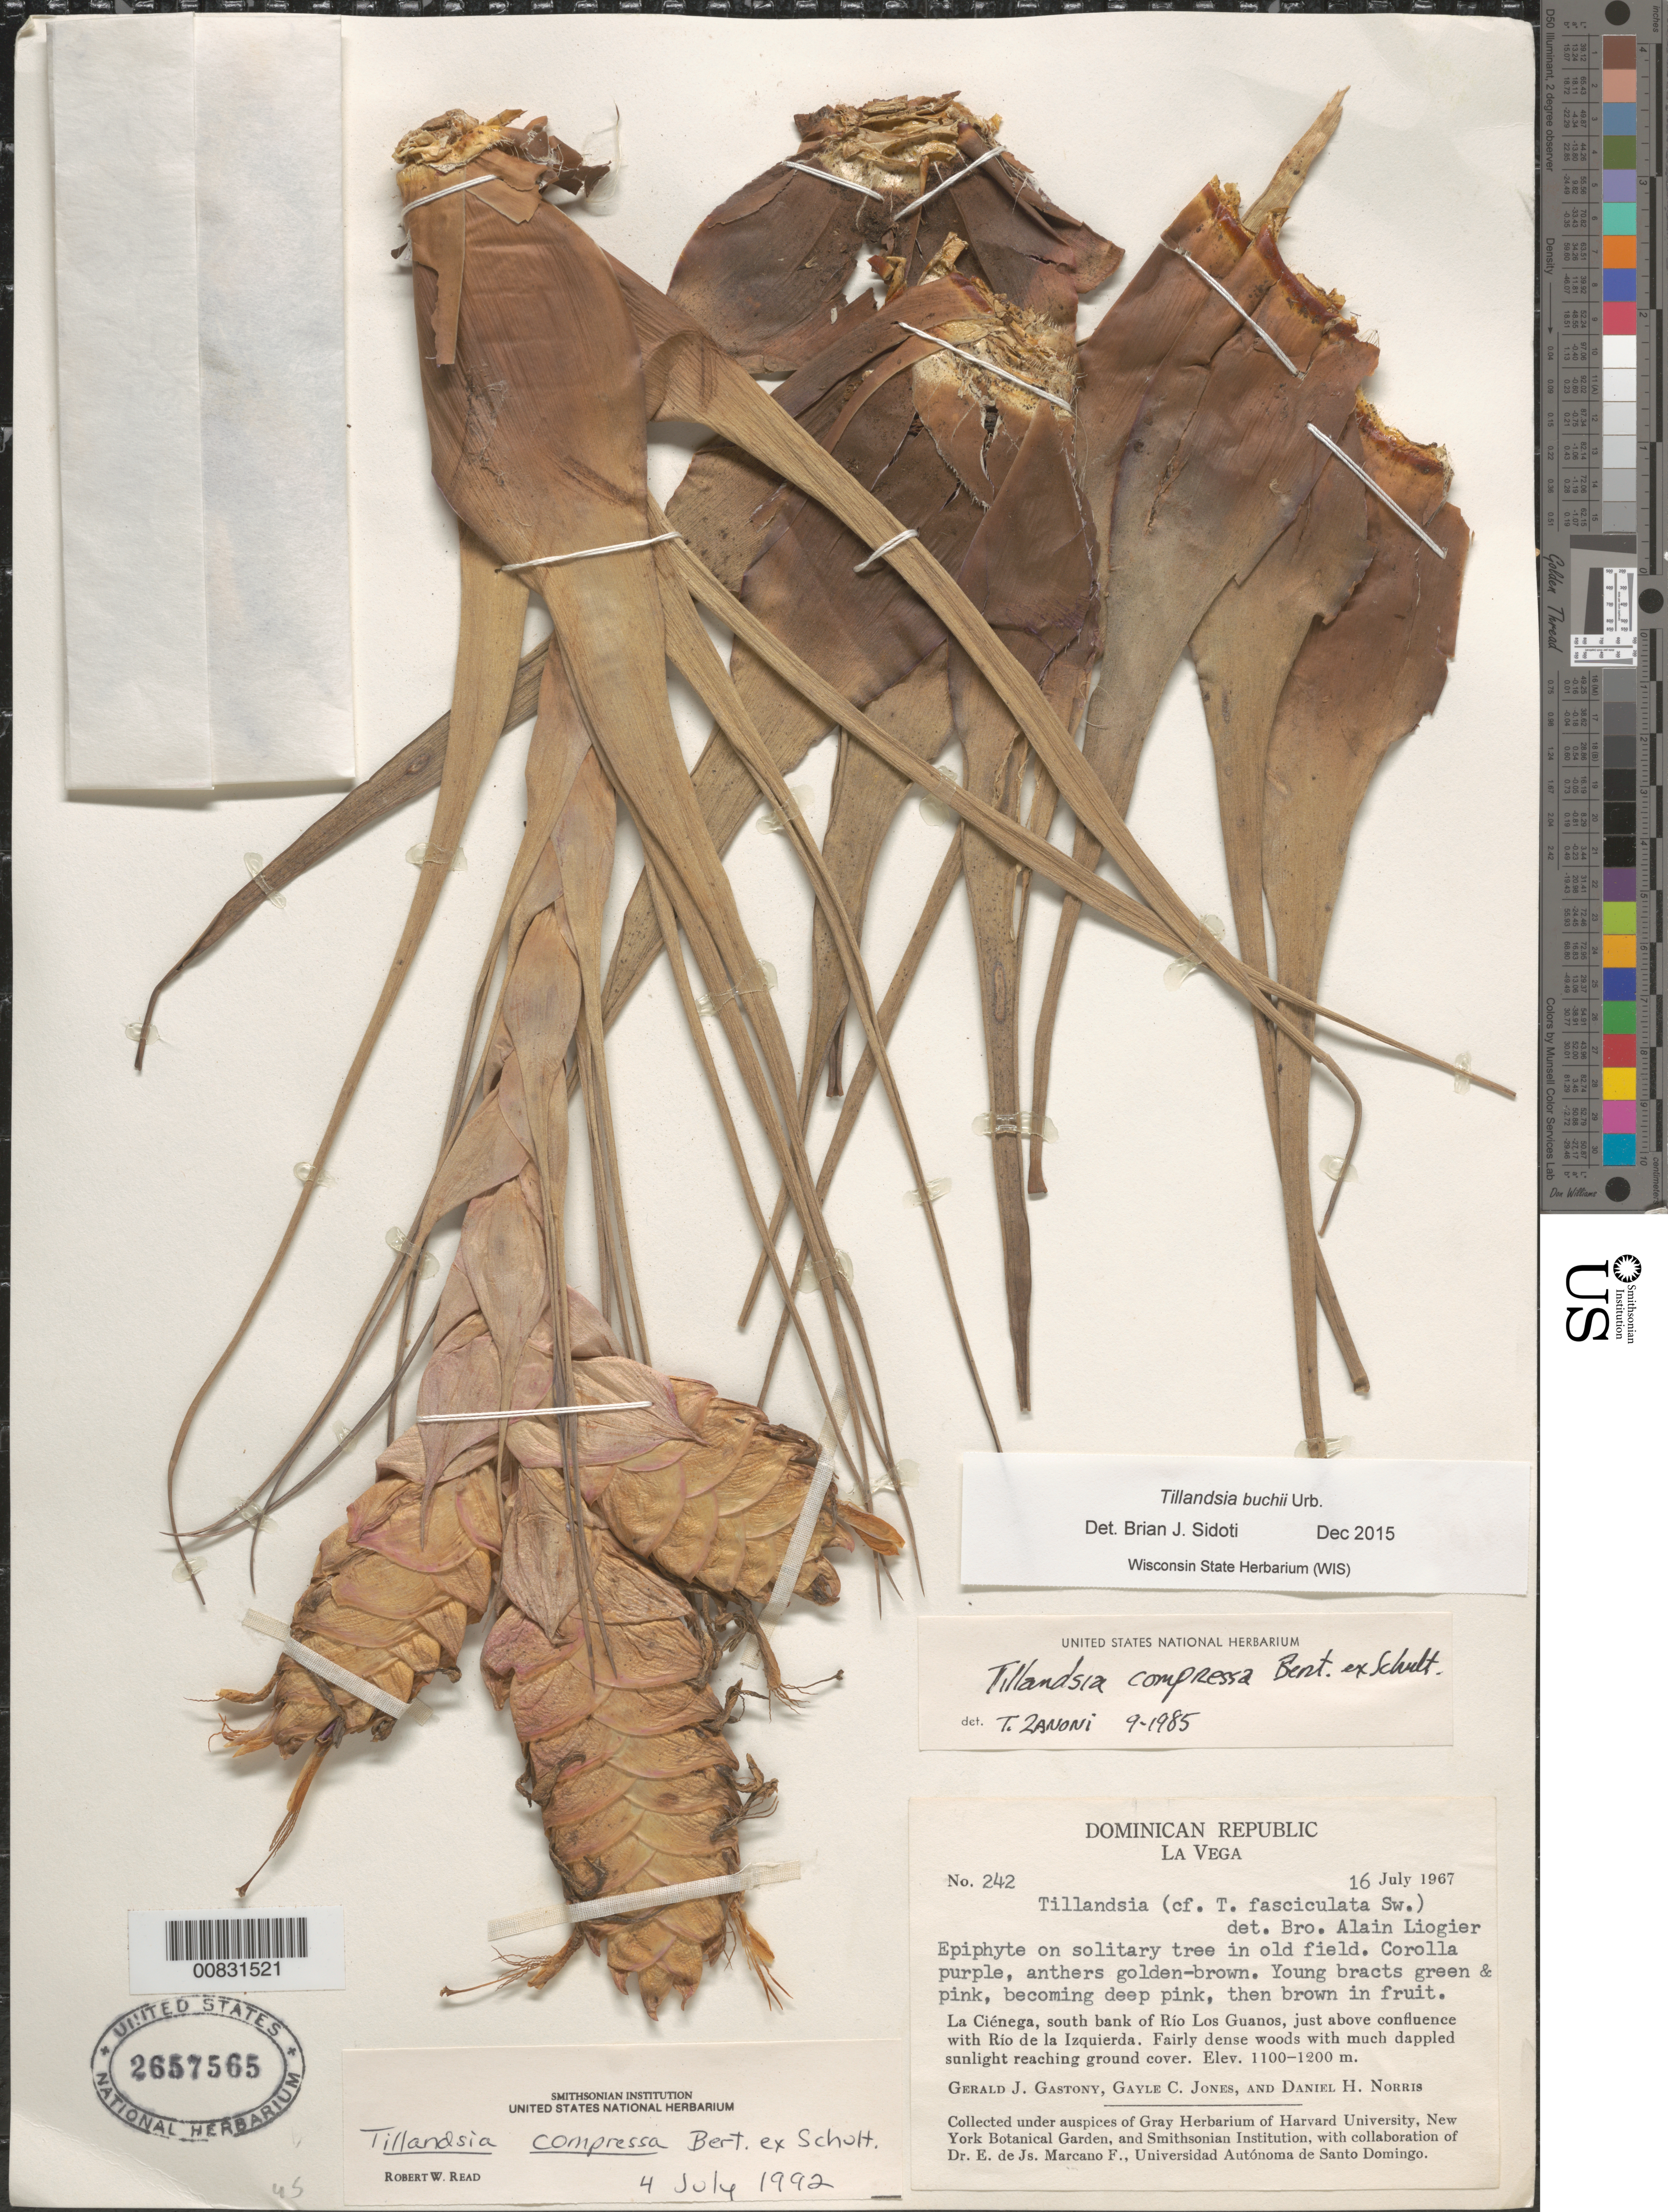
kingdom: Plantae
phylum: Tracheophyta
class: Liliopsida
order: Poales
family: Bromeliaceae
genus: Tillandsia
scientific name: Tillandsia buchii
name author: Urb.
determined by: Sidoti, B. J.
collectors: G. Gastony, G. C. Jones & D. H. Norris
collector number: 242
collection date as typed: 16 Jul 1967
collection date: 1967-07-16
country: Dominican Republic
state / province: La Vega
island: Hispaniola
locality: La Ciénaga, south bank of Río Los Guanos, just above confluence with Río de la Izquierda.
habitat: On solitary tree in old field. Fairly dense woods with much dappled sunlight reaching ground cover.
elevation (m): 1100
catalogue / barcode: US 2657565